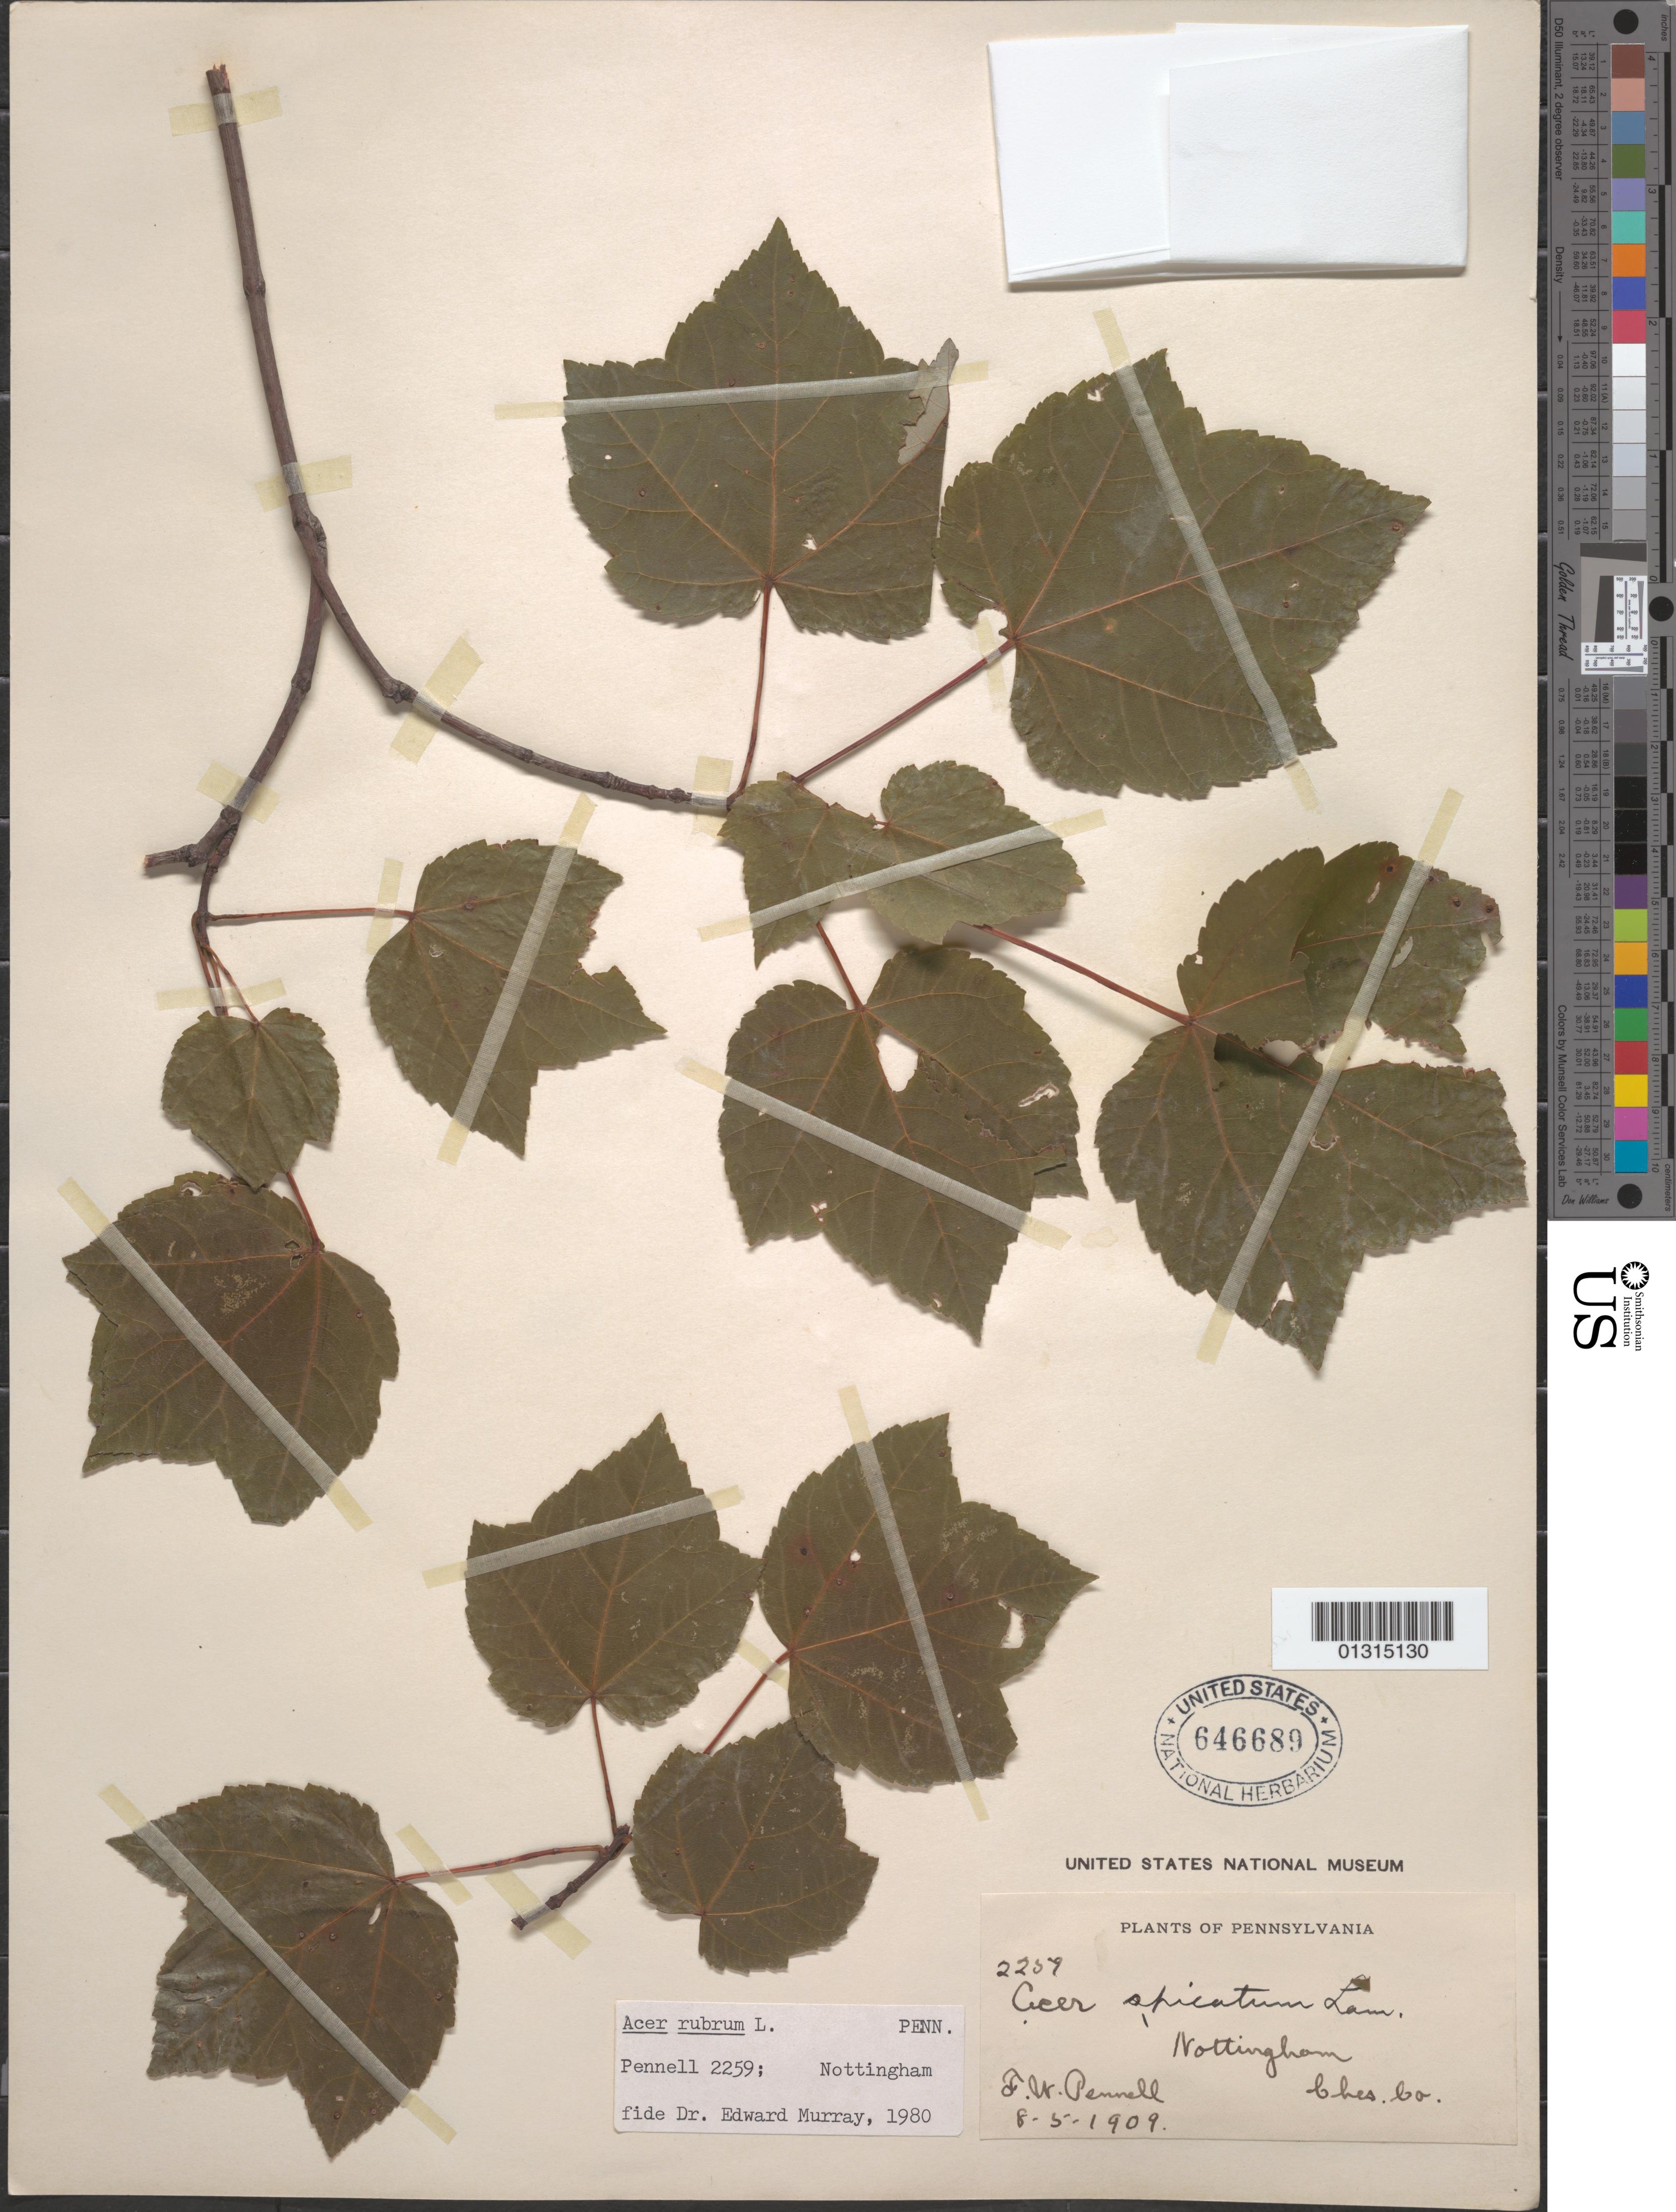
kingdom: Plantae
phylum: Tracheophyta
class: Magnoliopsida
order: Sapindales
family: Sapindaceae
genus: Acer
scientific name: Acer rubrum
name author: L.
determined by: Murray, Edward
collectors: F. W. Pennell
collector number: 2259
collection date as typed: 8-5-1909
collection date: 1909-08-05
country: United States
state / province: Pennsylvania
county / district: Chester County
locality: Chester County, Nottingham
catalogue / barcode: US 646689